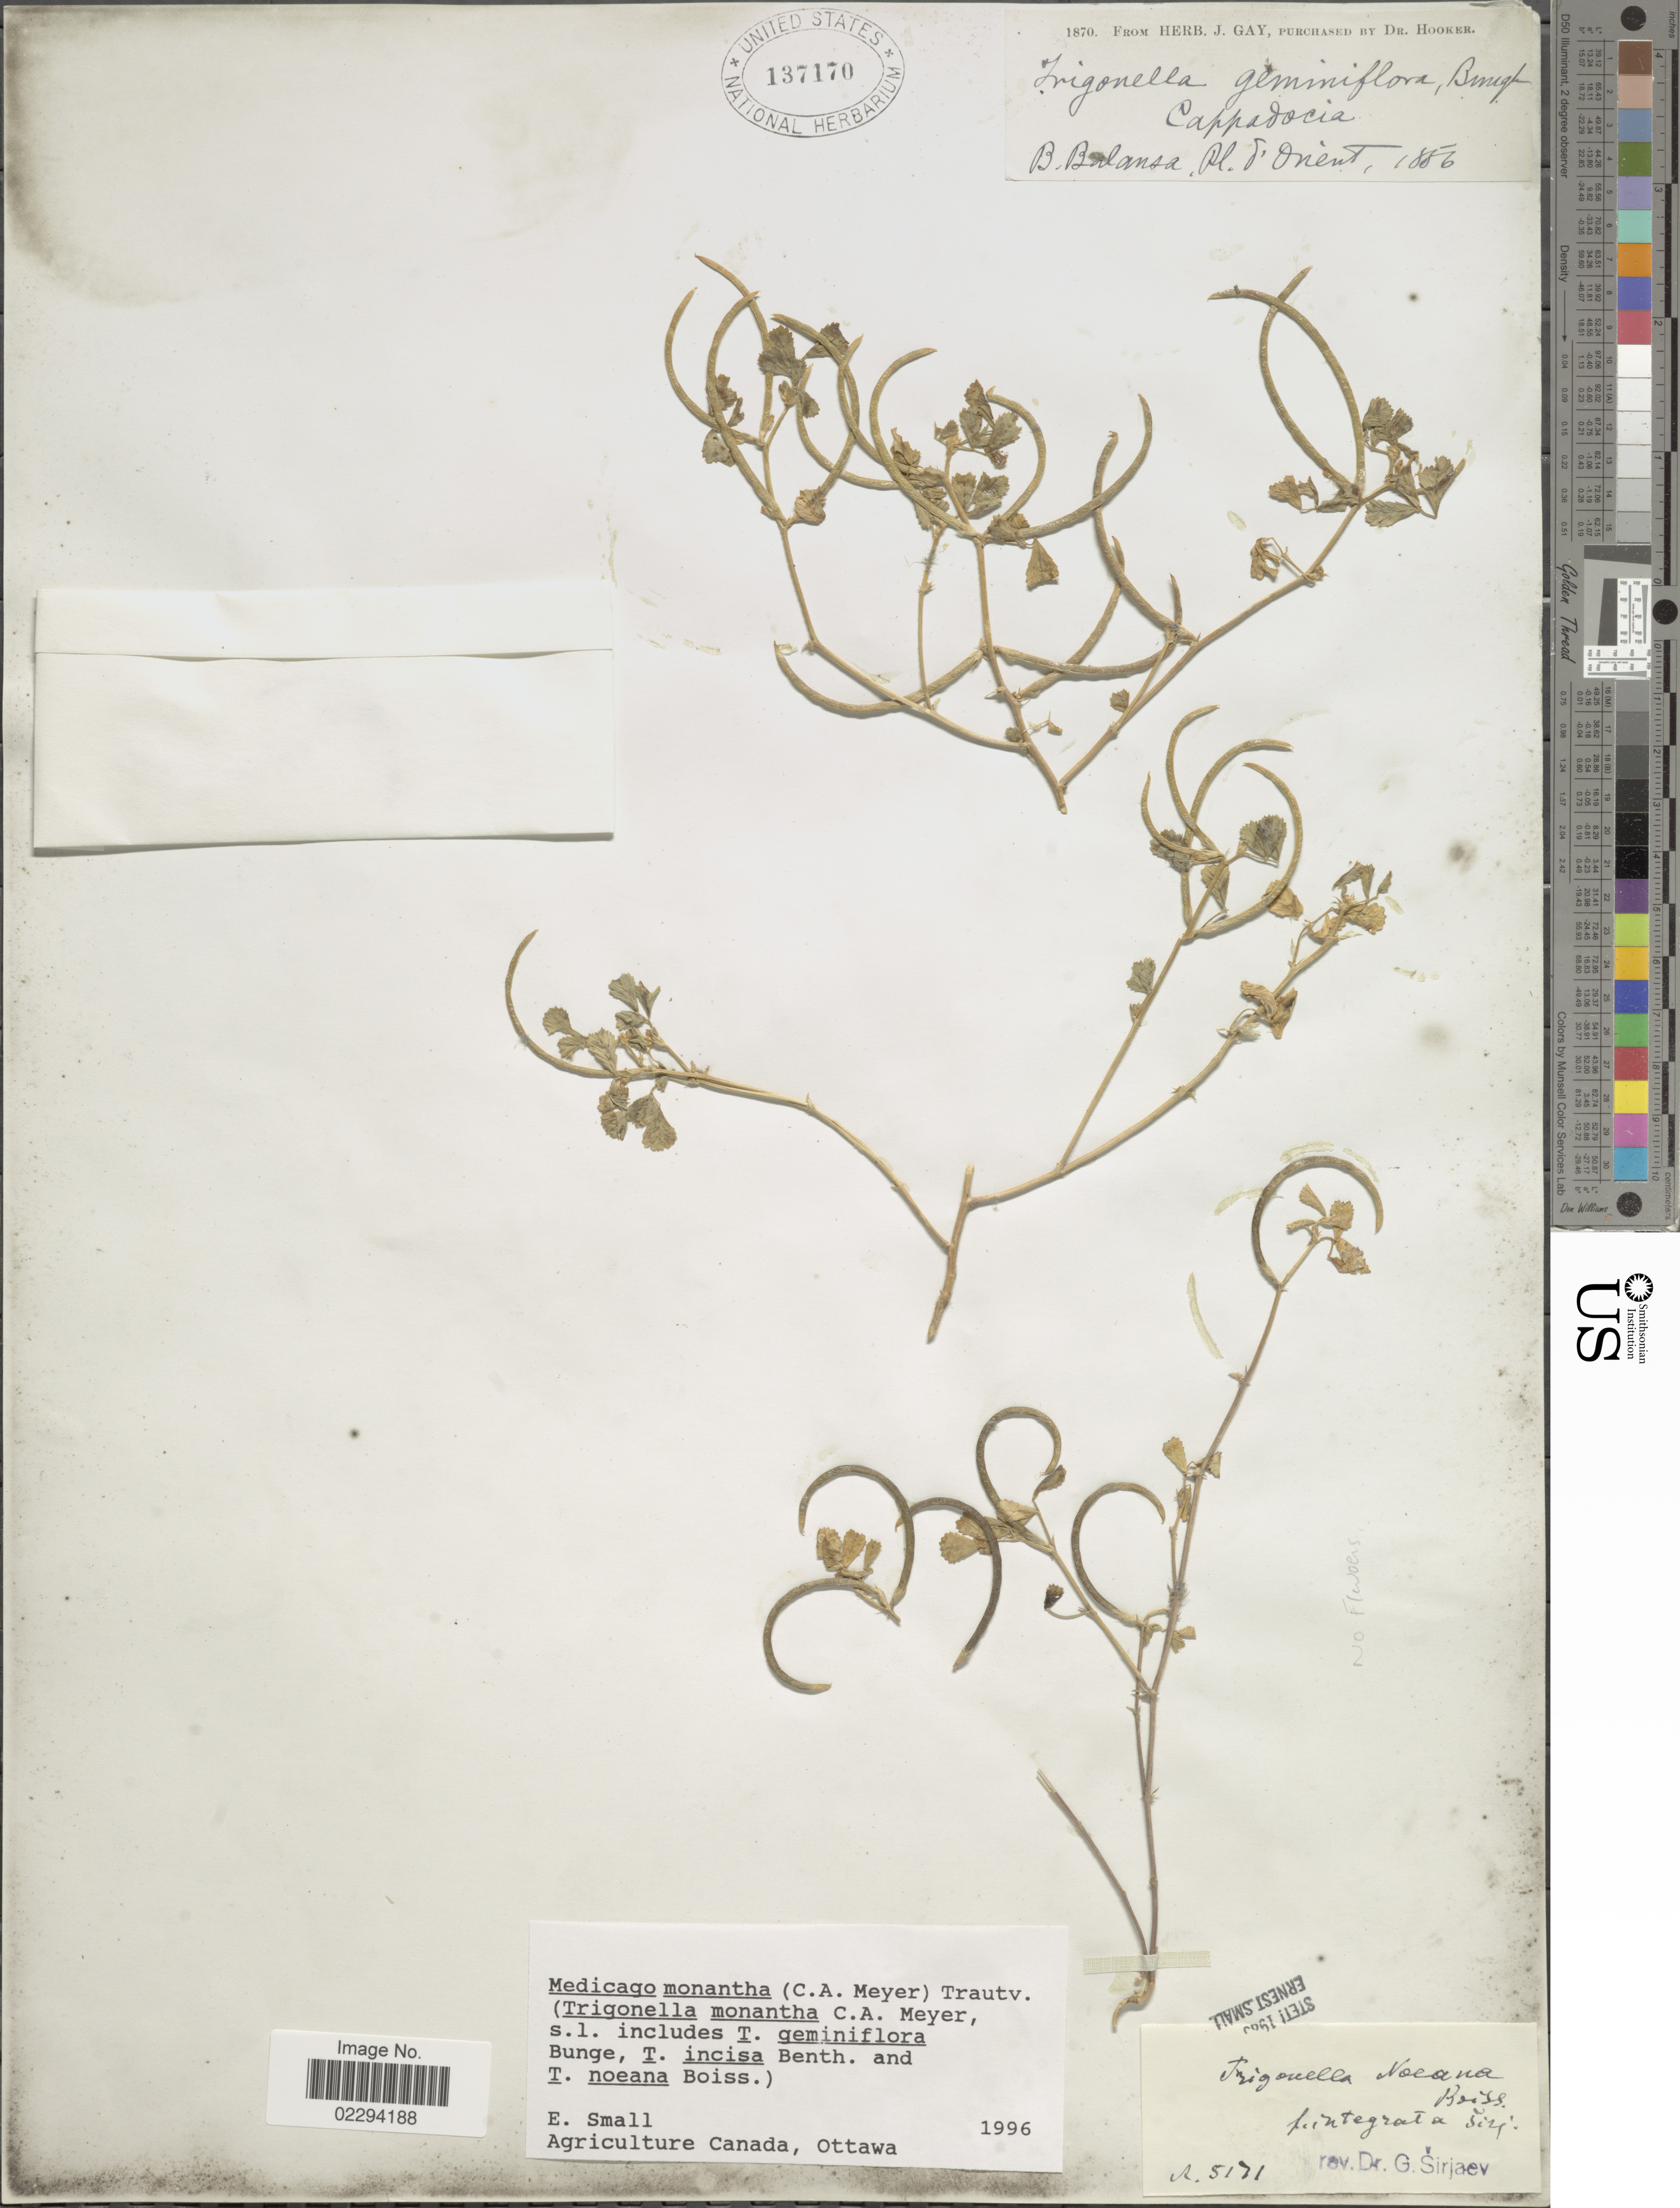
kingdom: Plantae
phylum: Tracheophyta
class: Magnoliopsida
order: Fabales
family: Fabaceae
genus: Medicago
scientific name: Medicago monantha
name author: (C.A. Mey.) Trautv.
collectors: B. Balansa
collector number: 5171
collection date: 1886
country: Turkey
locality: Pl. d'Orient. Cappadocia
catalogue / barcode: US 137170